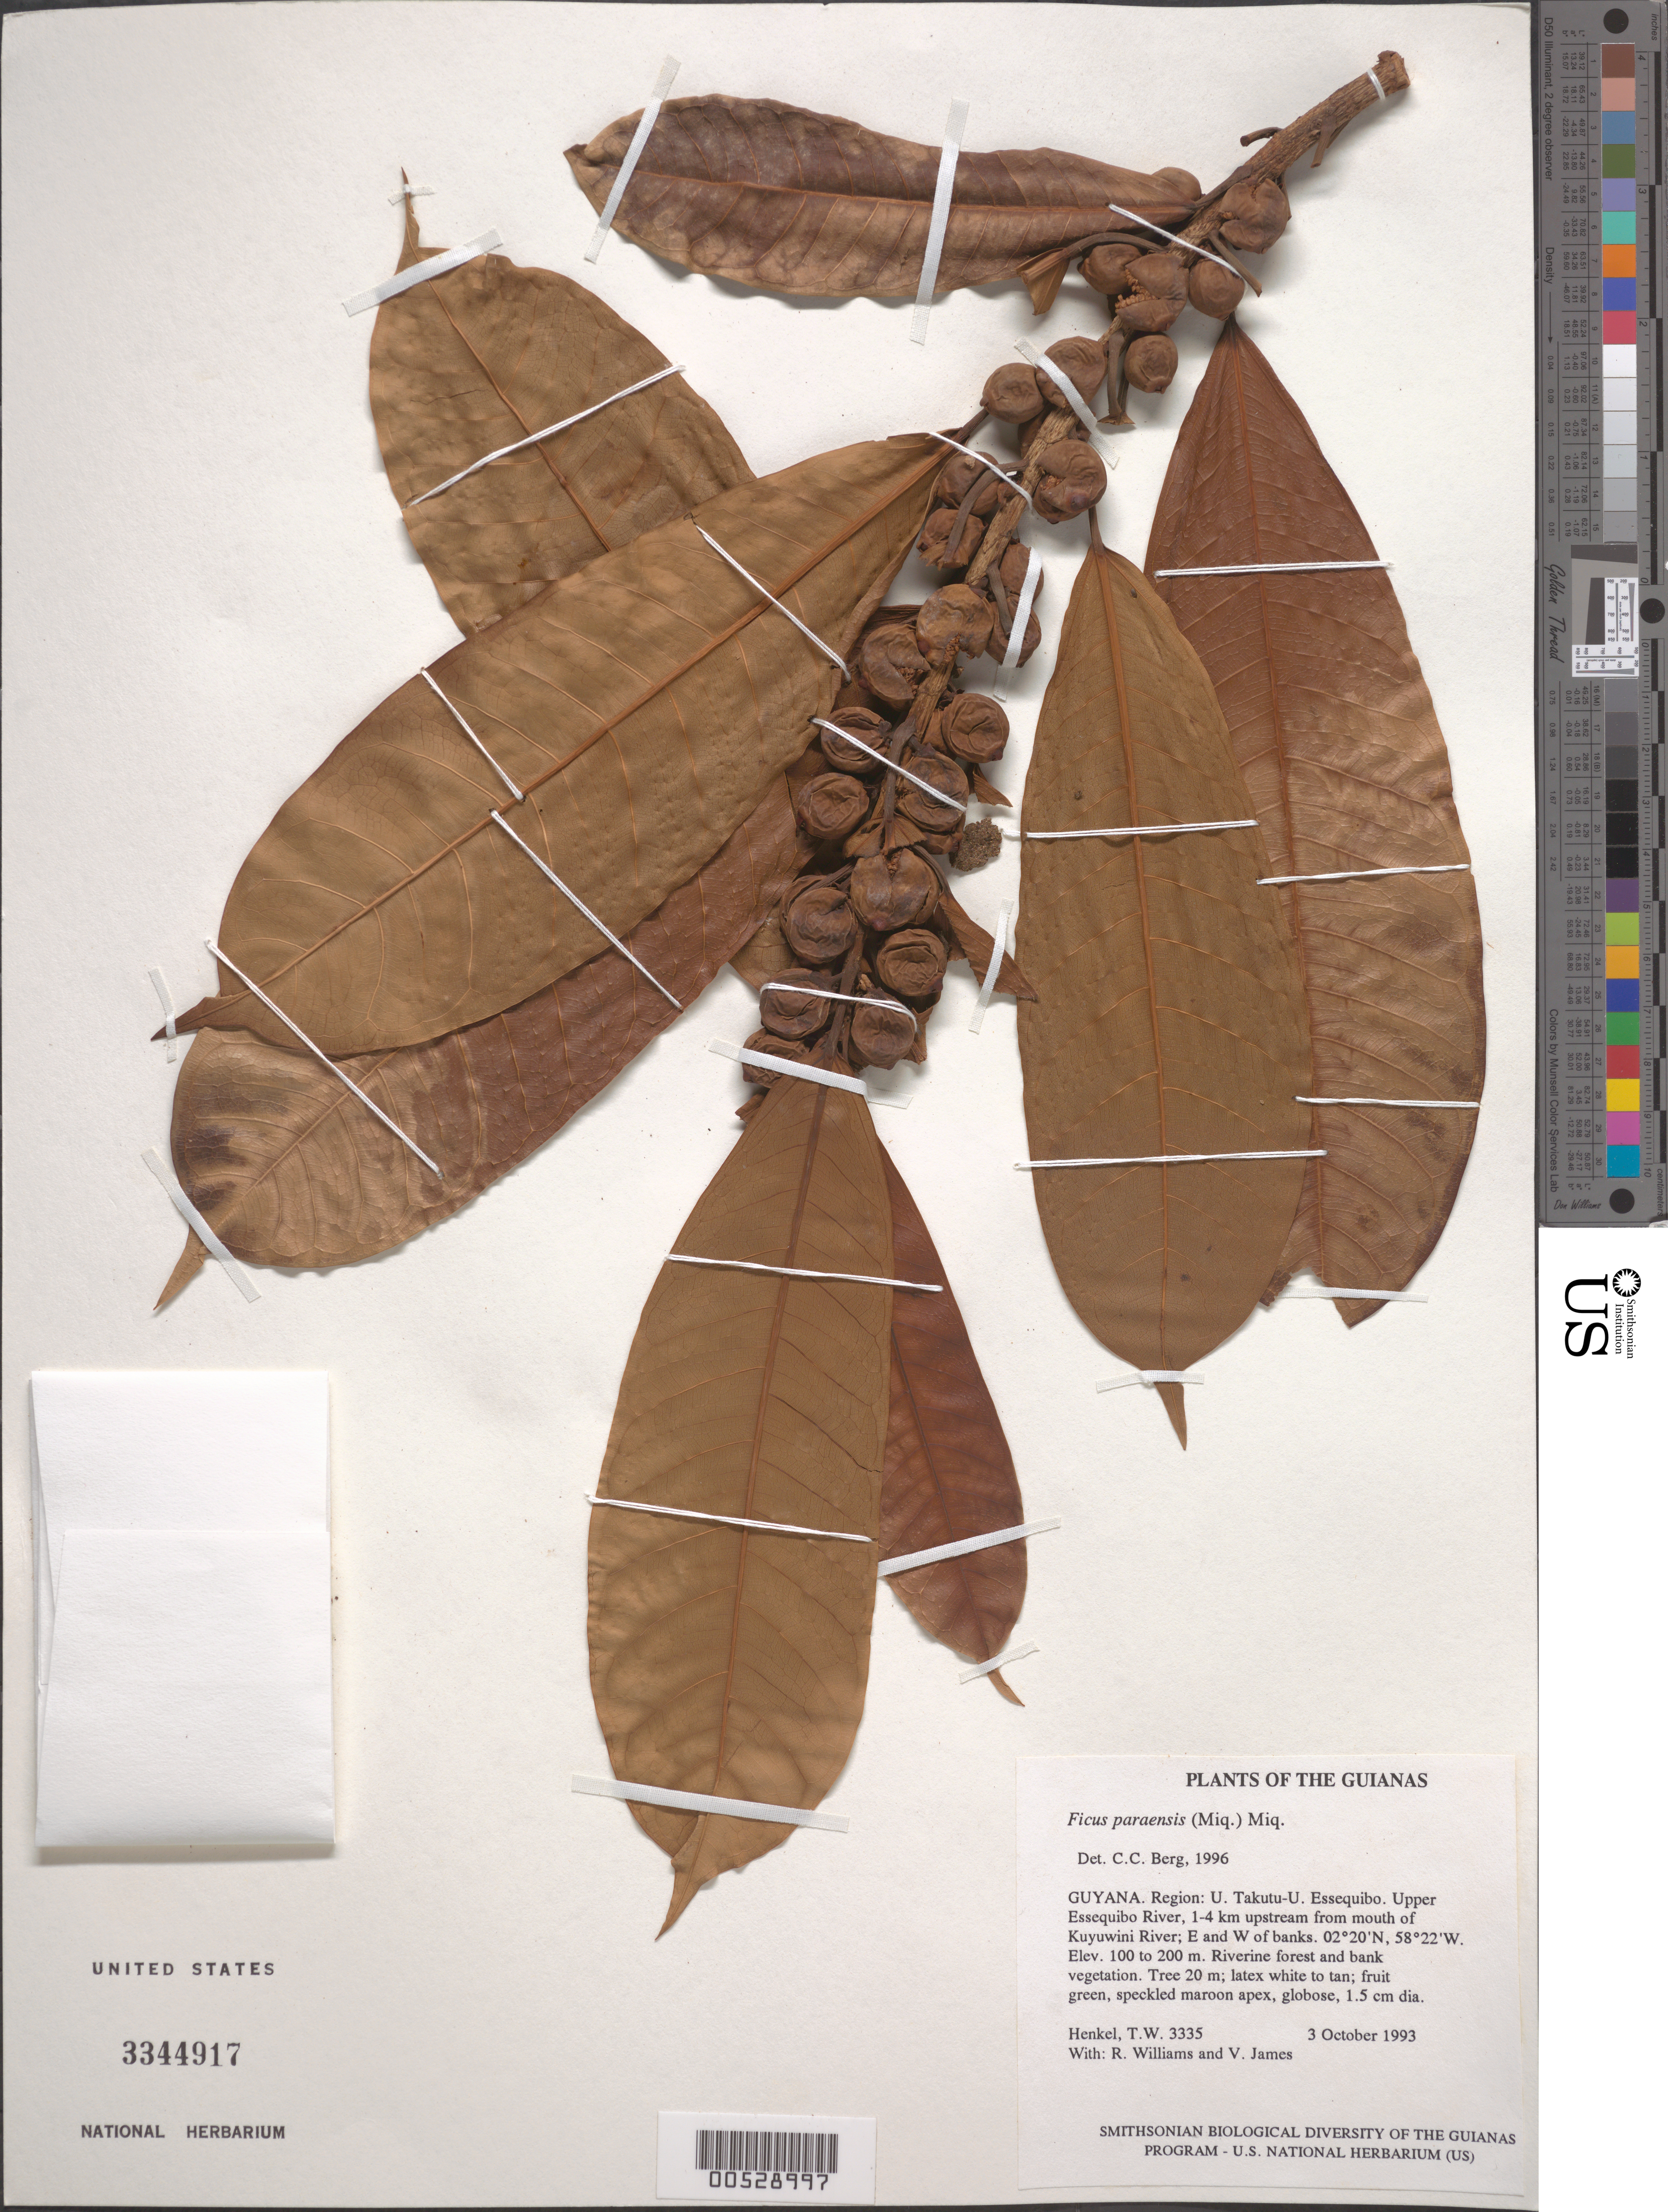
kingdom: Plantae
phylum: Tracheophyta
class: Magnoliopsida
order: Rosales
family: Moraceae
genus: Ficus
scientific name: Ficus paraensis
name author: (Miq.) Miq.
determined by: Berg, C. C.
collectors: T. Henkel, R. Williams & V. James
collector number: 3335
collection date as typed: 3 October 1993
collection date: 1993-10-03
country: Guyana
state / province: U. Takutu-U. Essequibo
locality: Upper Essequibo River, 1-4 km upstream from mouth of Kuyuwini River; E and W of banks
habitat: Riverine forest and bank vegetation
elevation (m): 100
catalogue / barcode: US 3344917